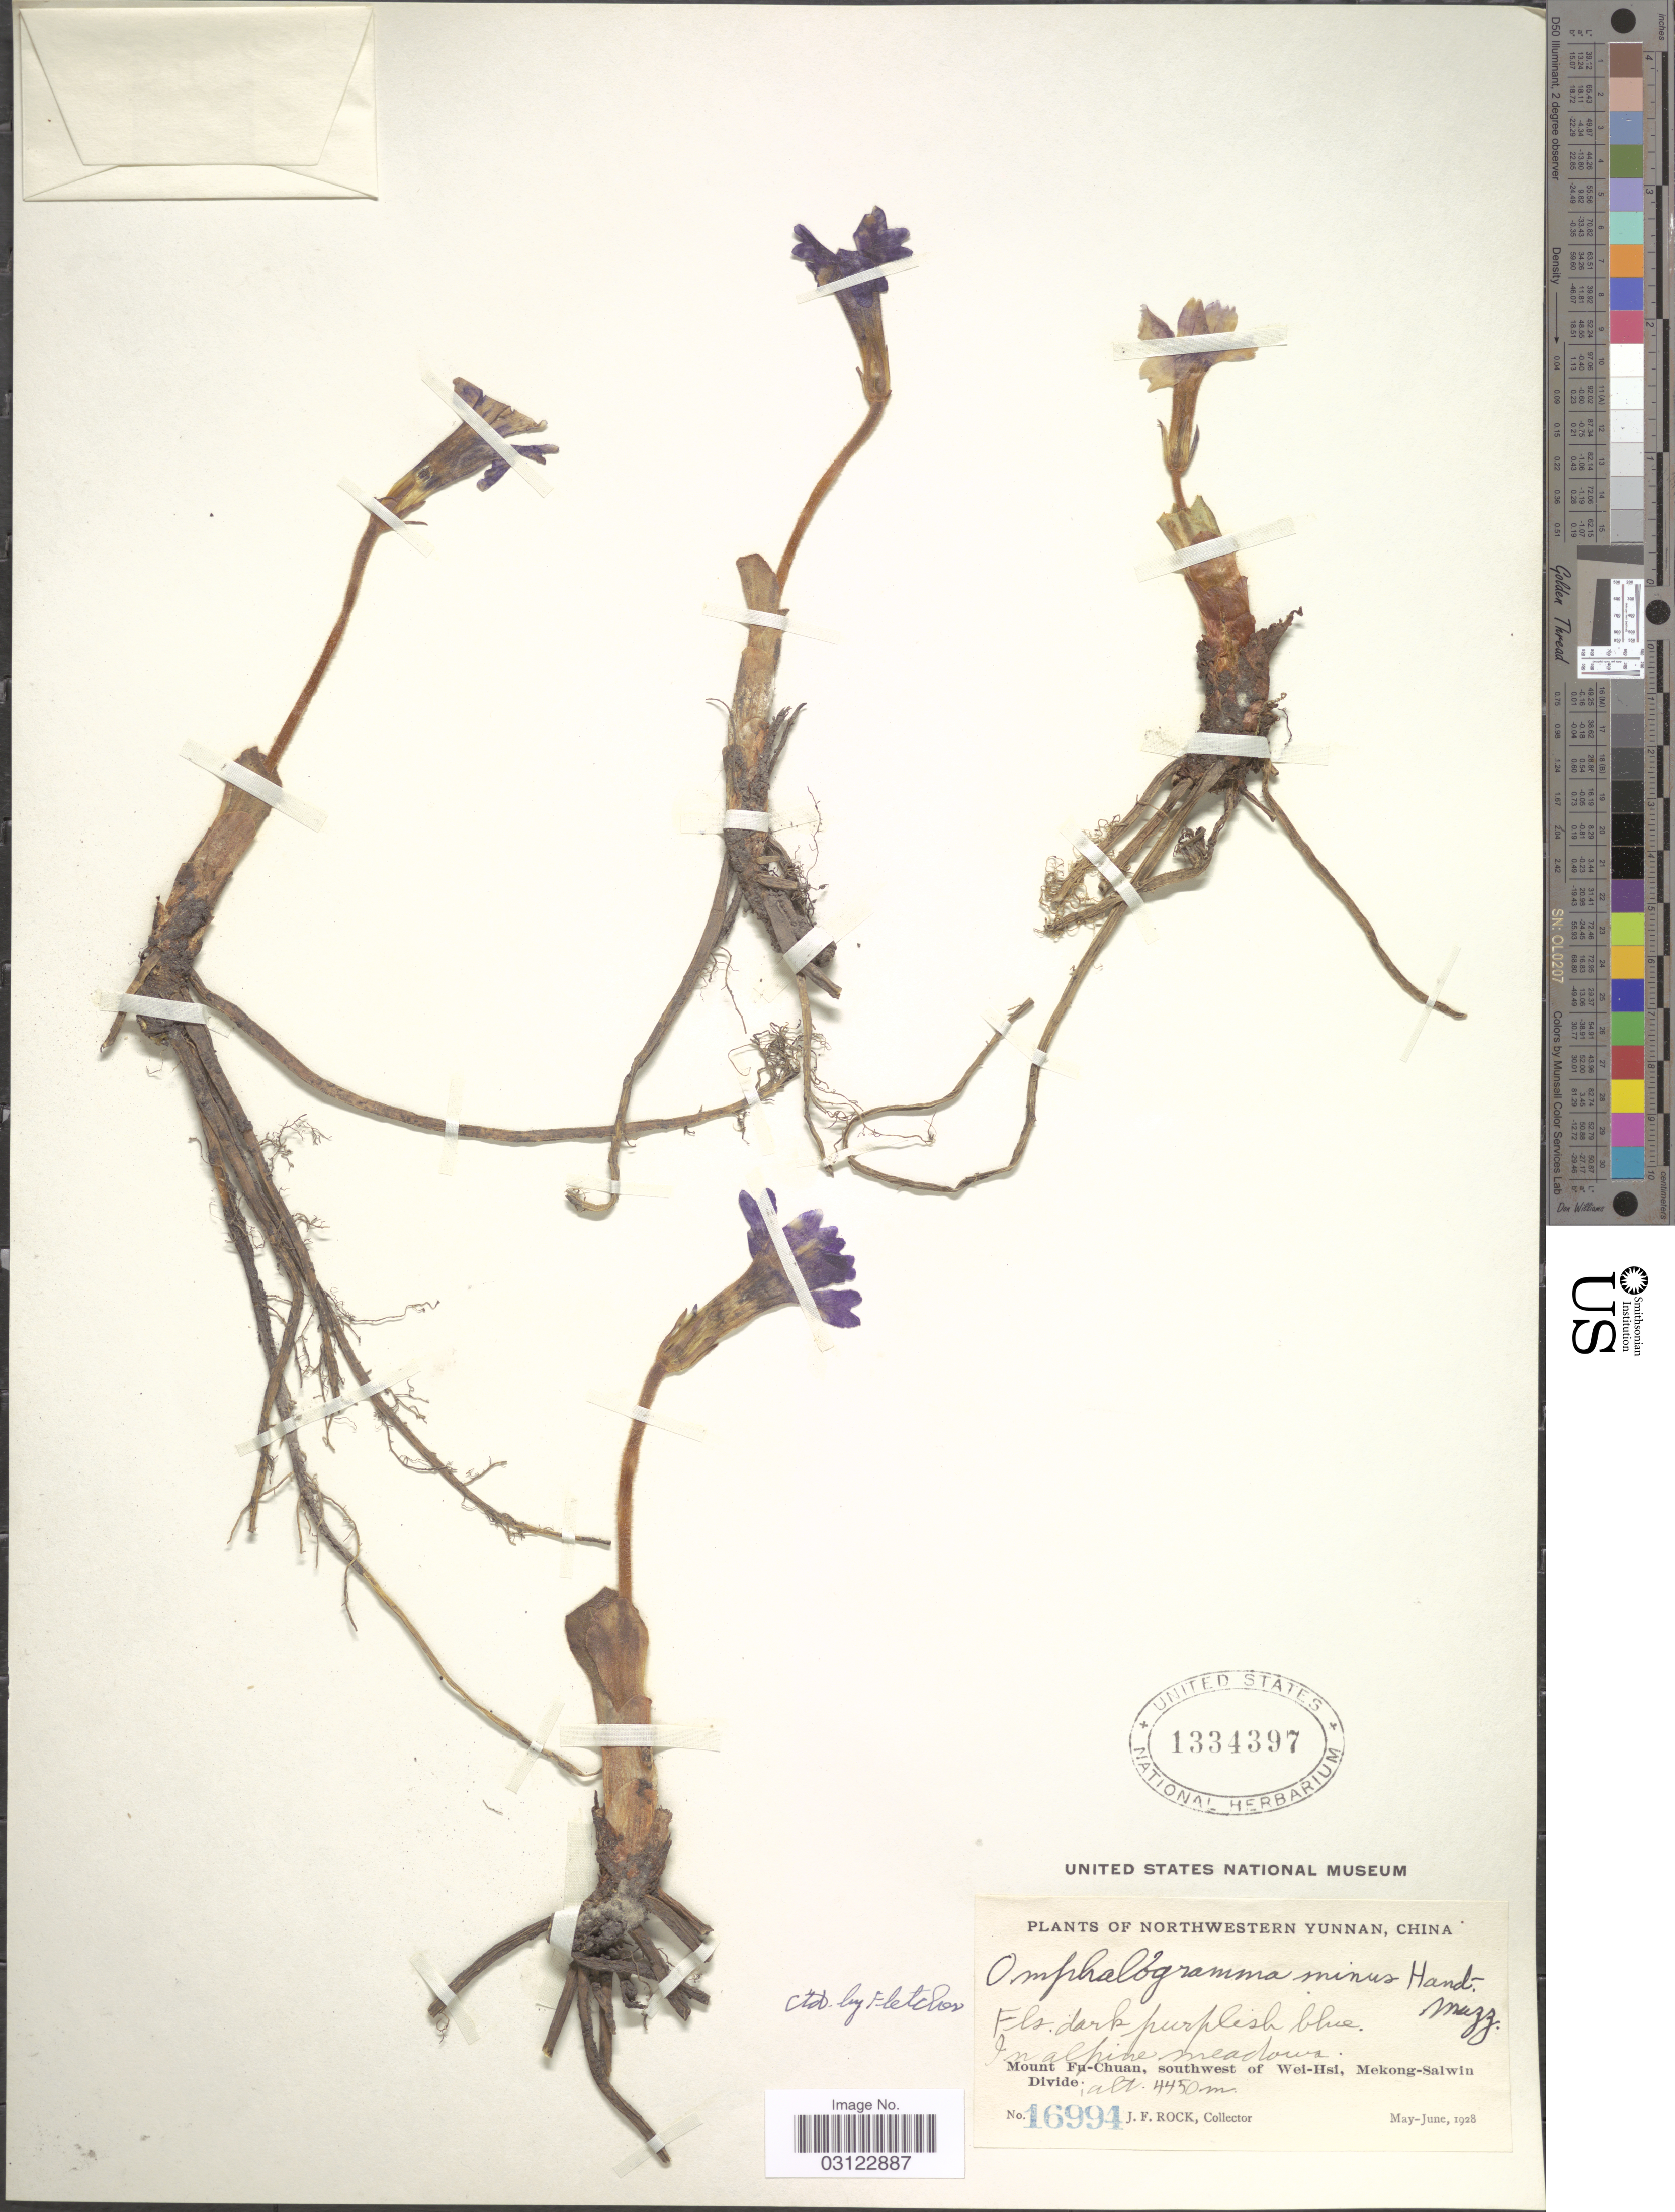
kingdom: Plantae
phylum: Tracheophyta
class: Magnoliopsida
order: Ericales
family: Primulaceae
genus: Omphalogramma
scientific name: Omphalogramma minus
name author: Hand.-Mazz.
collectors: J. Rock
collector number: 16994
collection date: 1928-05/1928-06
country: China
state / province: Yunnan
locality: In alpine meadows. Mount Fu-Chuan, southwest of Wei-Hsi, Mekong-Salwin Divide.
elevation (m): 4450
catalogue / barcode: US 1334397